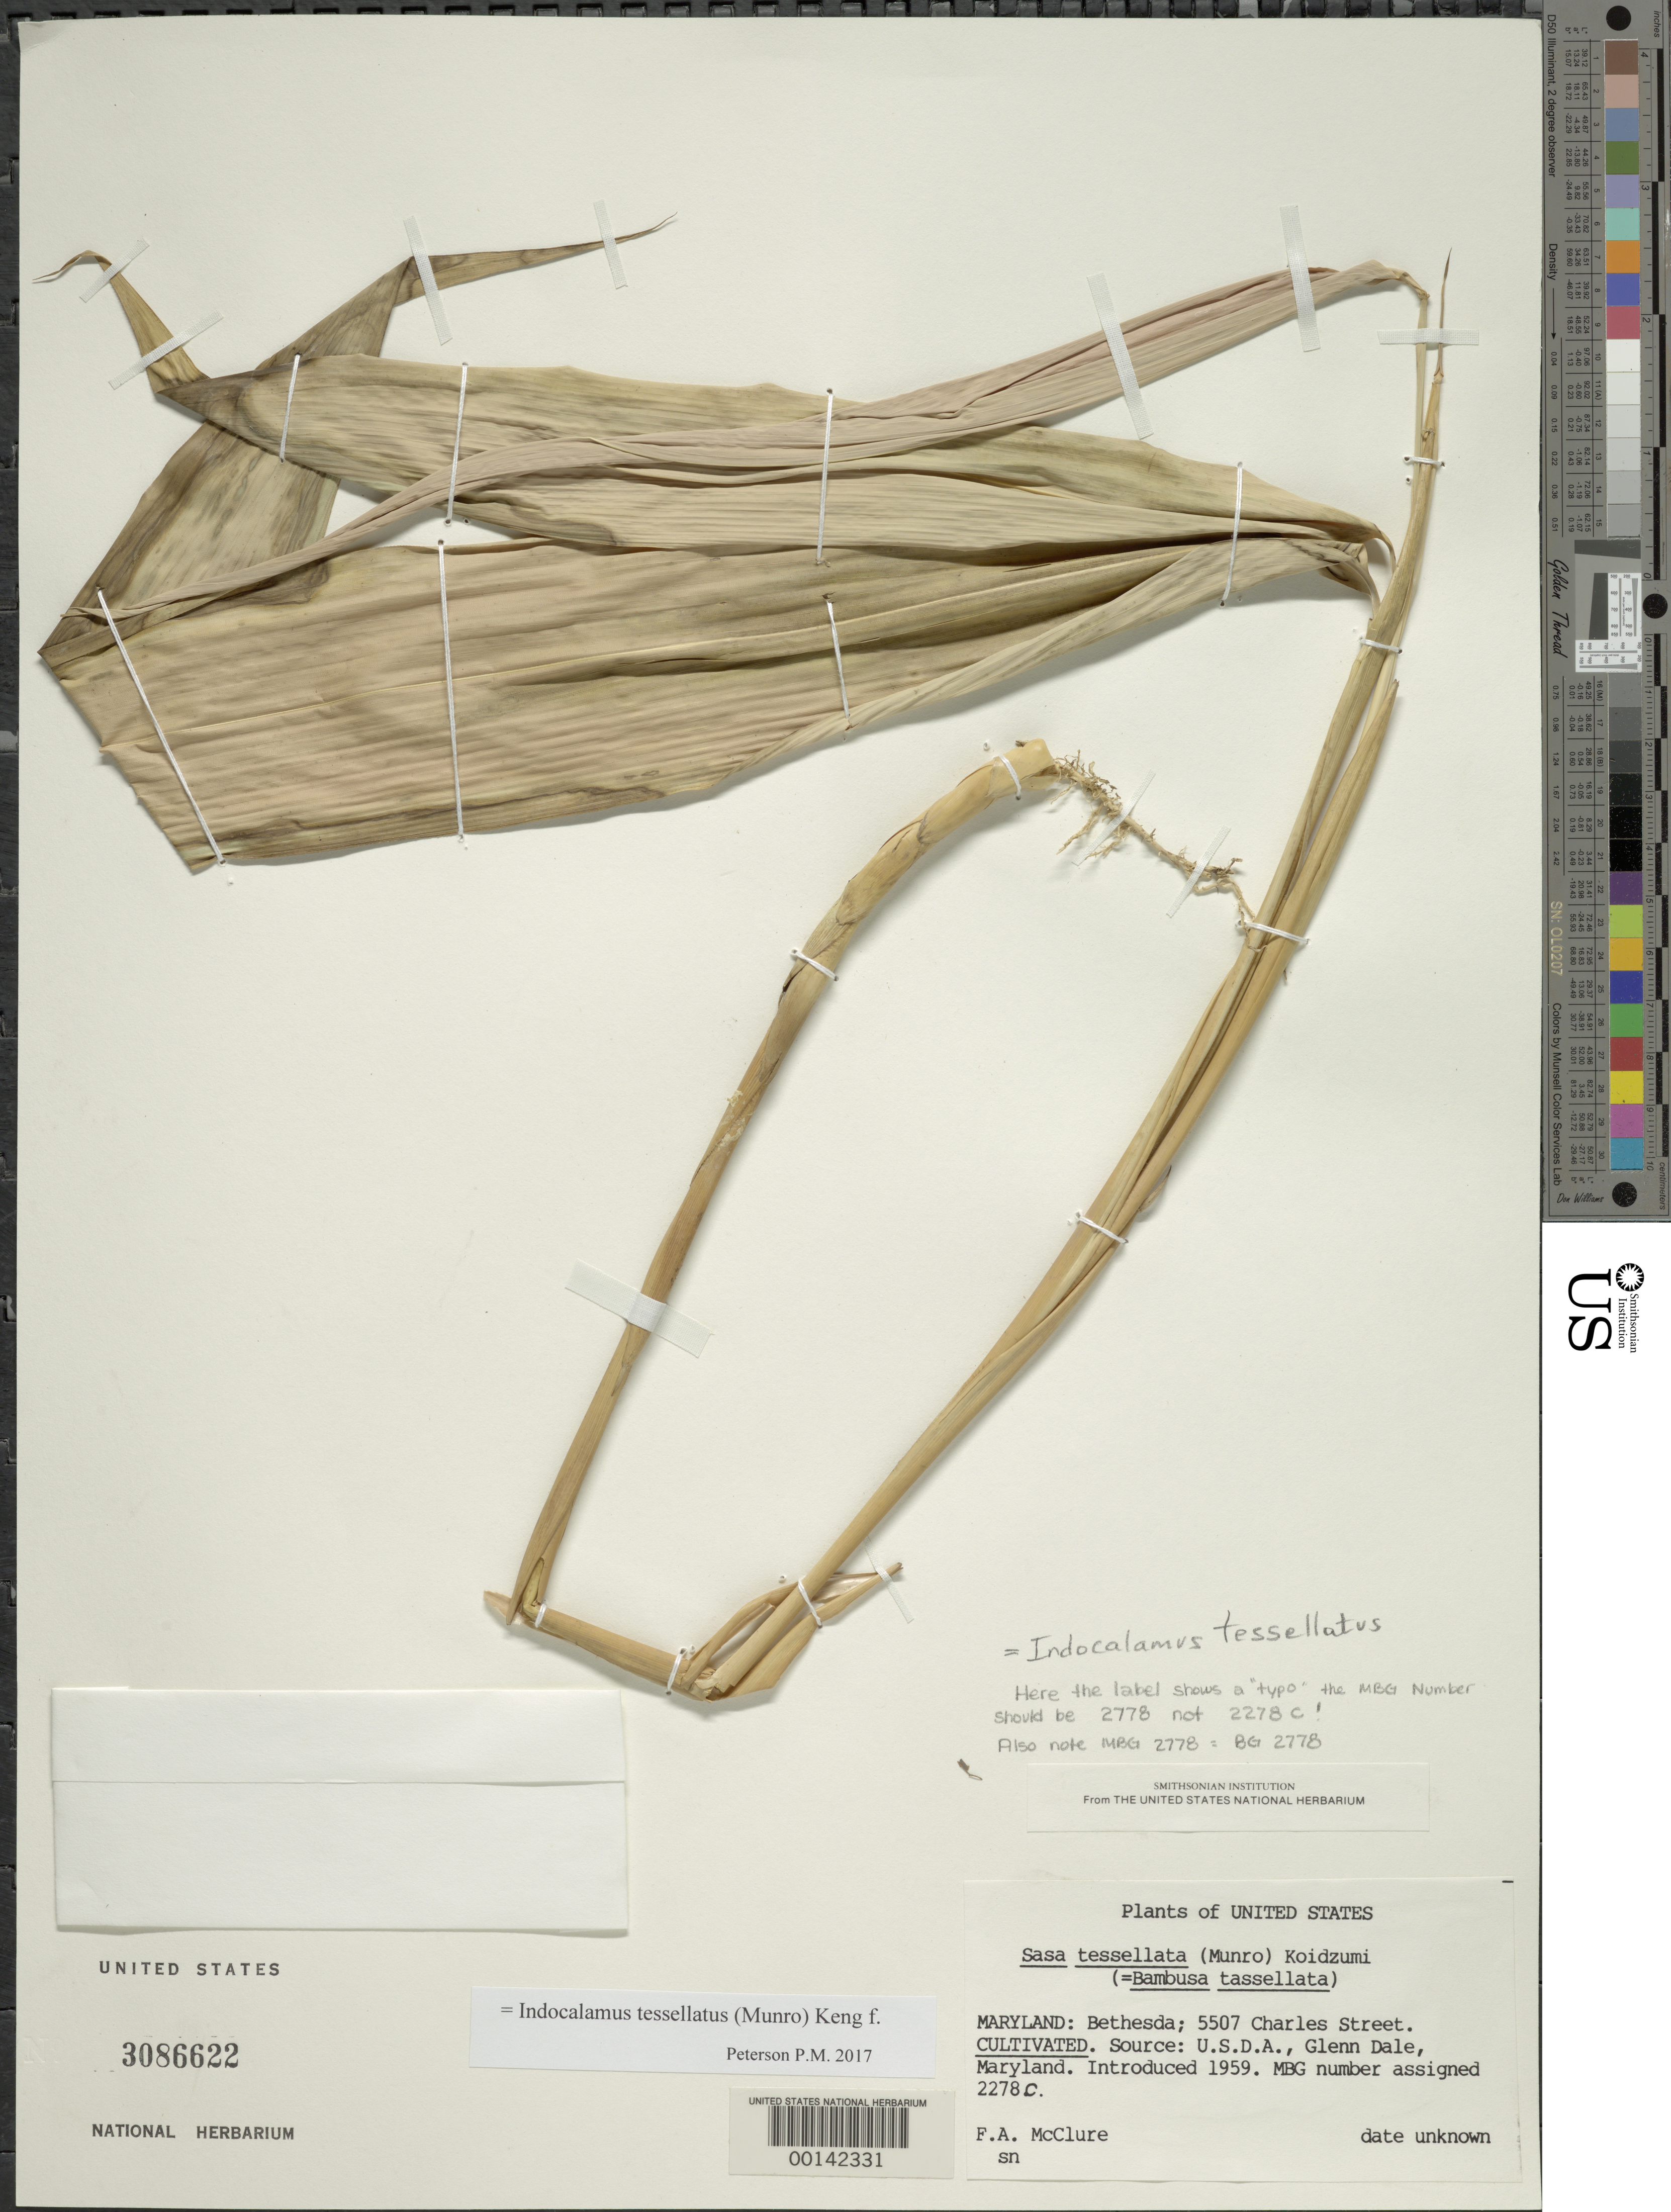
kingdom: Plantae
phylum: Tracheophyta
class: Liliopsida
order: Poales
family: Poaceae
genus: Indocalamus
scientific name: Indocalamus tessellatus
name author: (Munro) Keng f.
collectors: F. A. McClure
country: United States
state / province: Maryland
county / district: Montgomery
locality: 5507 Charles Street, Bethesda (McClure's garden)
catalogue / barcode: US 3086622